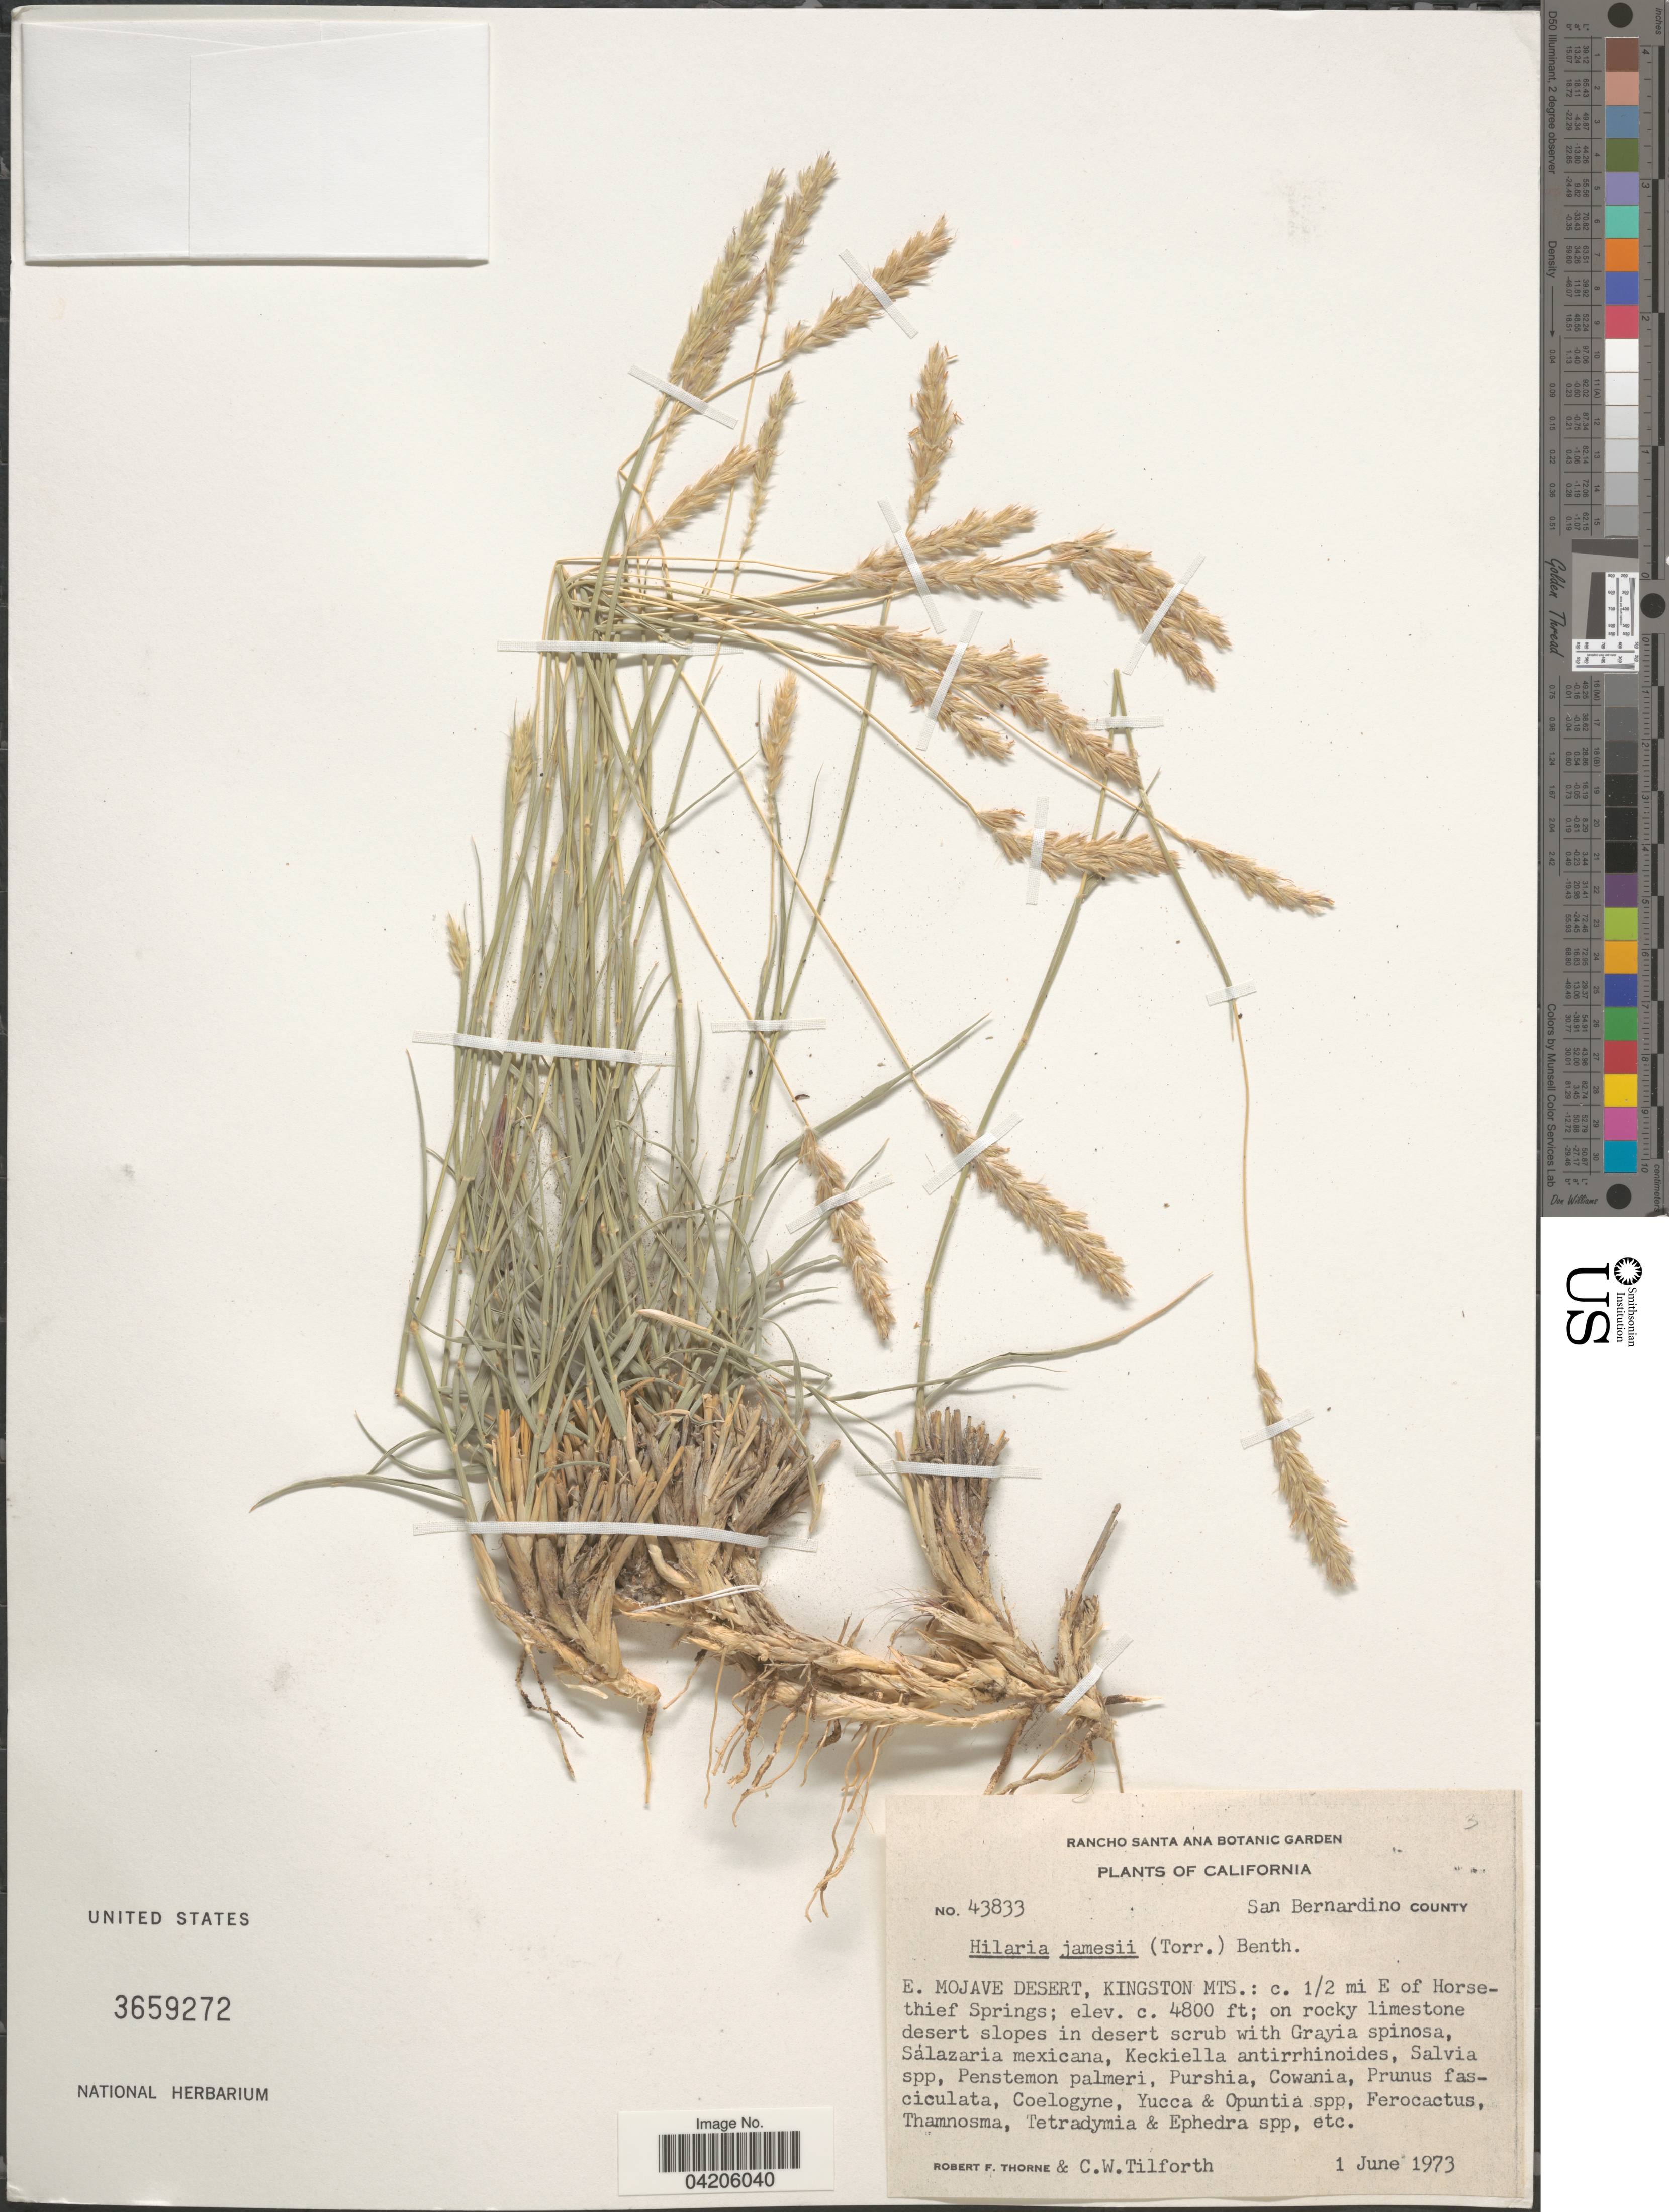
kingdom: Plantae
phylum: Tracheophyta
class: Liliopsida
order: Poales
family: Poaceae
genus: Hilaria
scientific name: Hilaria jamesii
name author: (Torr.) Benth.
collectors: R. F. Thorne & C. Tilforth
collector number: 43833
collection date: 1973-06-01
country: United States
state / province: California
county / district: San Bernardino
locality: San Bernardino County. E. Mojave Desert, Kingston Mts.: c. 1/2 mi E of Horsethief Springs; on rocky limestone desert slopes in desert scrub.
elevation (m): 1463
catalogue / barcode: US 3659272